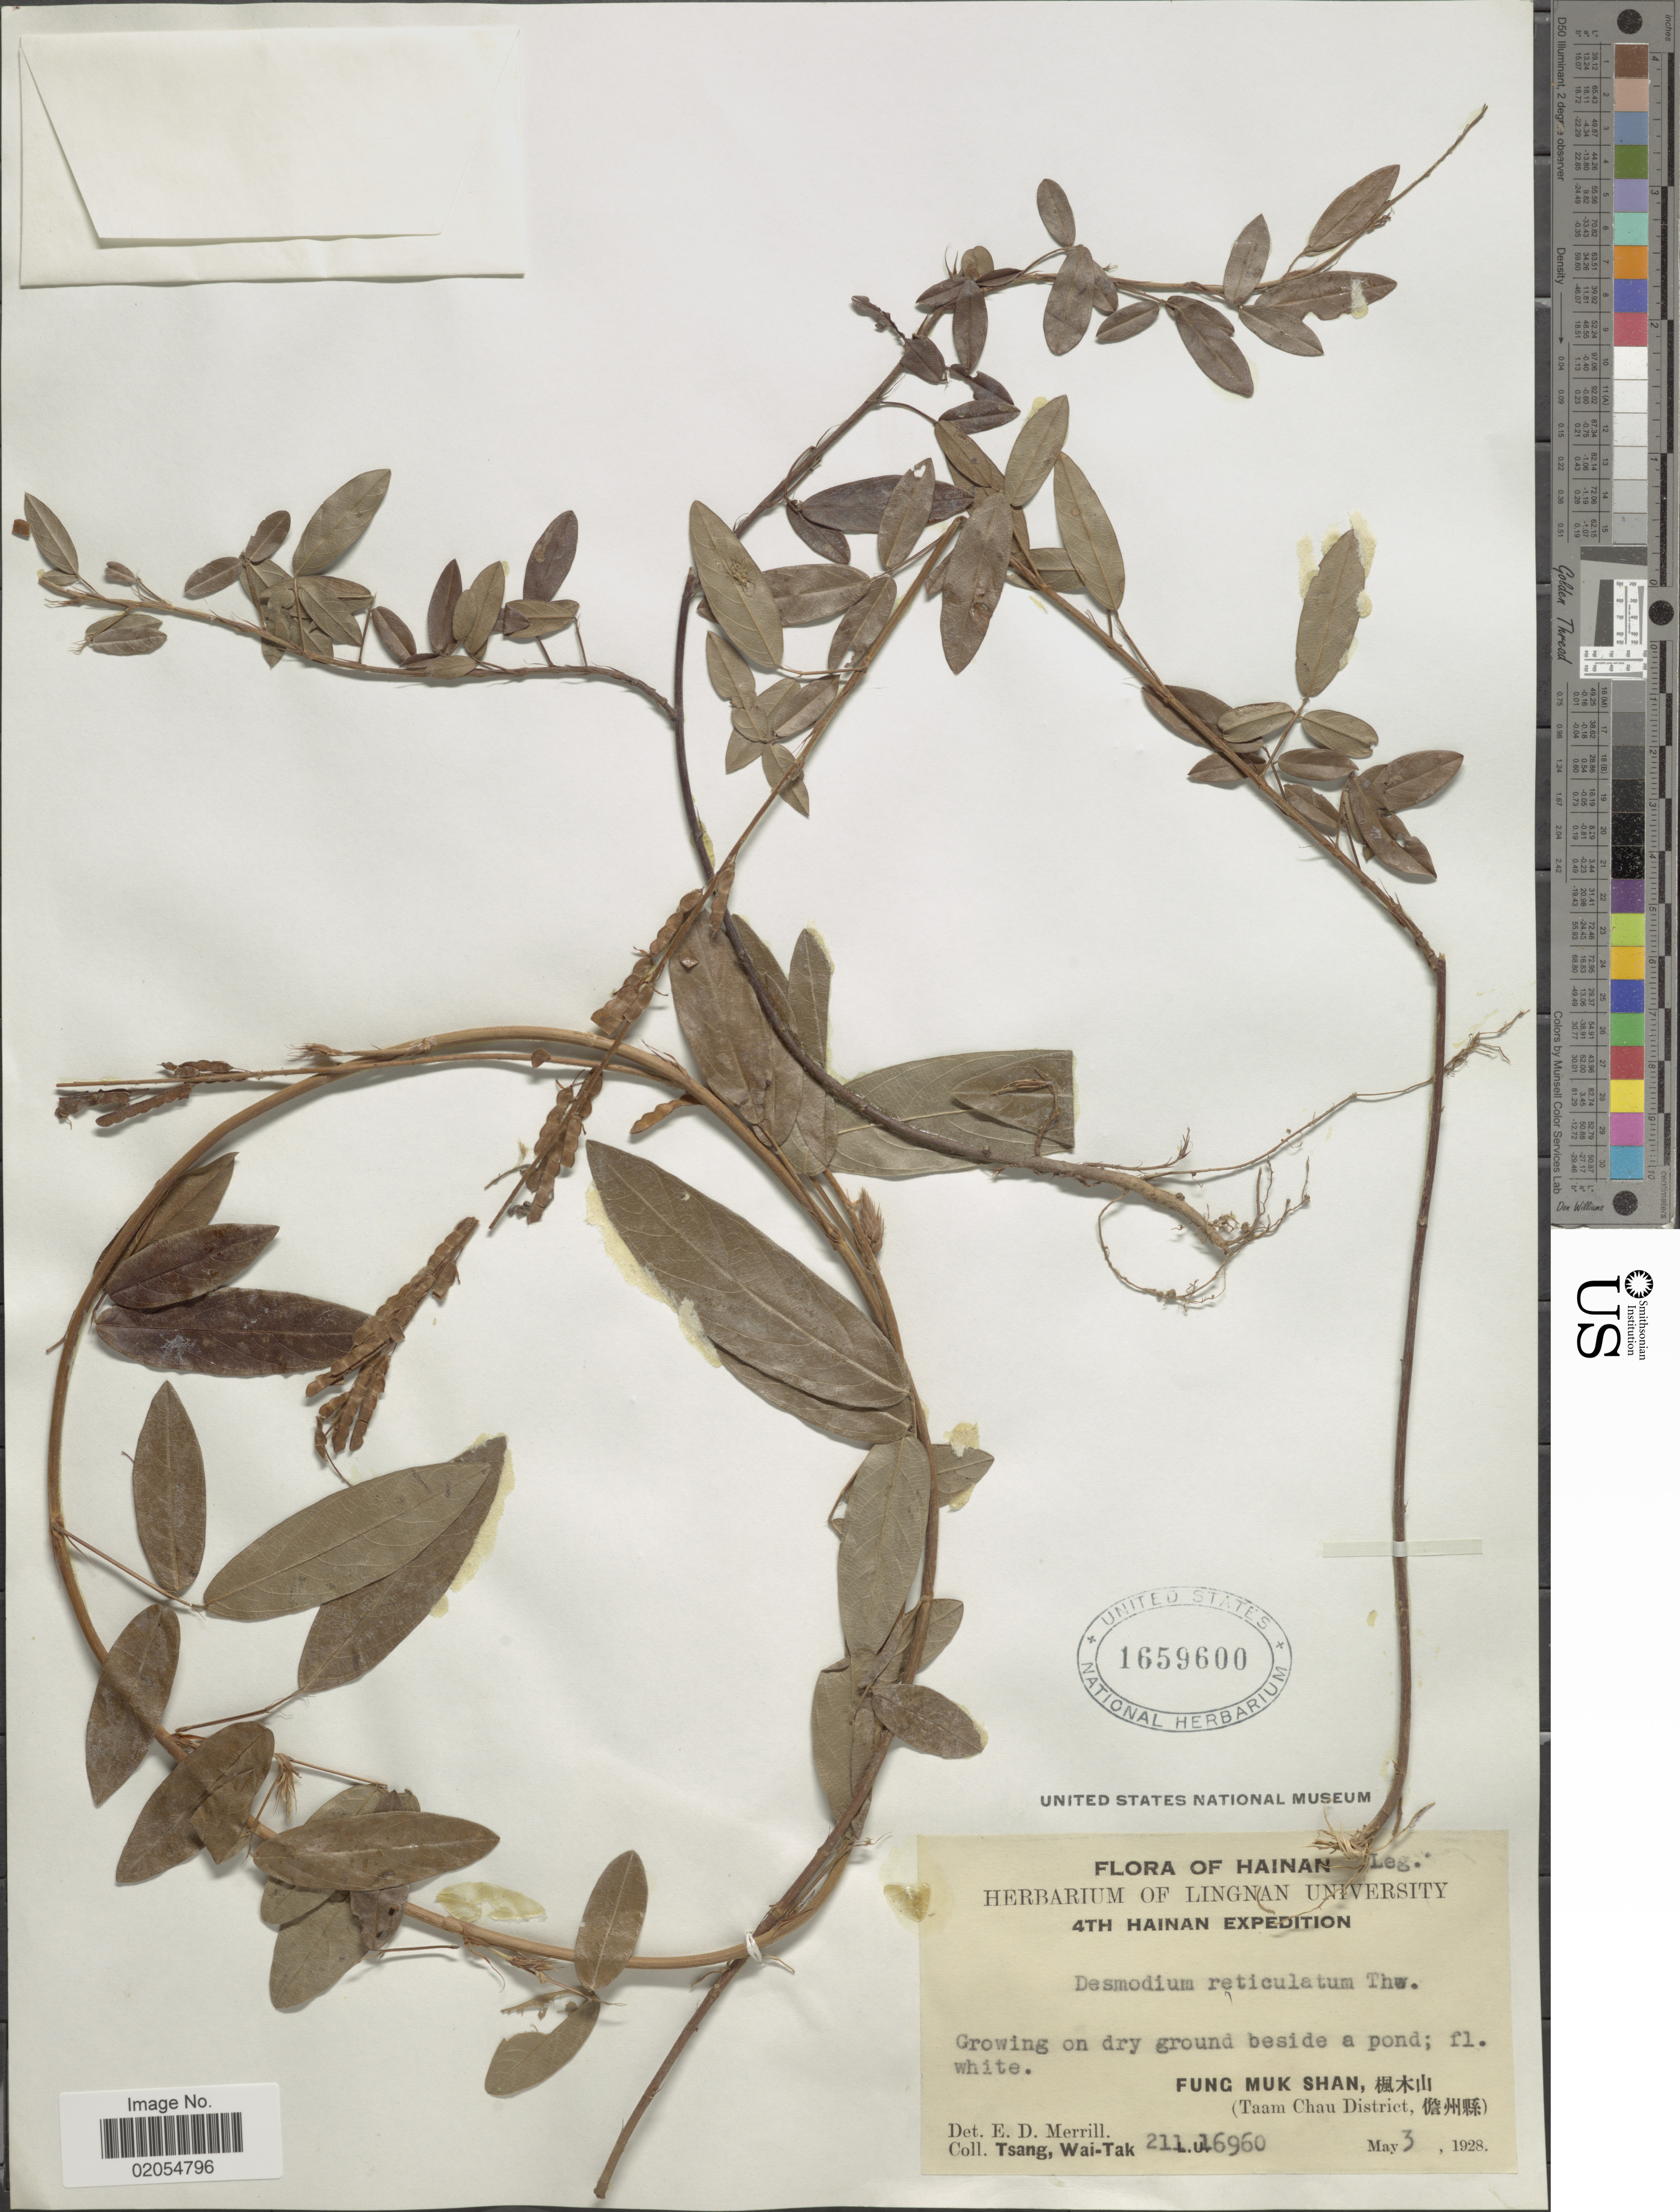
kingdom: Plantae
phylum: Tracheophyta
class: Magnoliopsida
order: Fabales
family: Fabaceae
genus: Grona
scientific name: Grona reticulata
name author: (Champ. ex Benth.) H. Ohashi & K. Ohashi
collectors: W. T. Tsang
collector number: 211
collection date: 1928-05-03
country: China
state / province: Hainan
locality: Fung Muk Shan (Taam Chau District)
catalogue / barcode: US 1659600